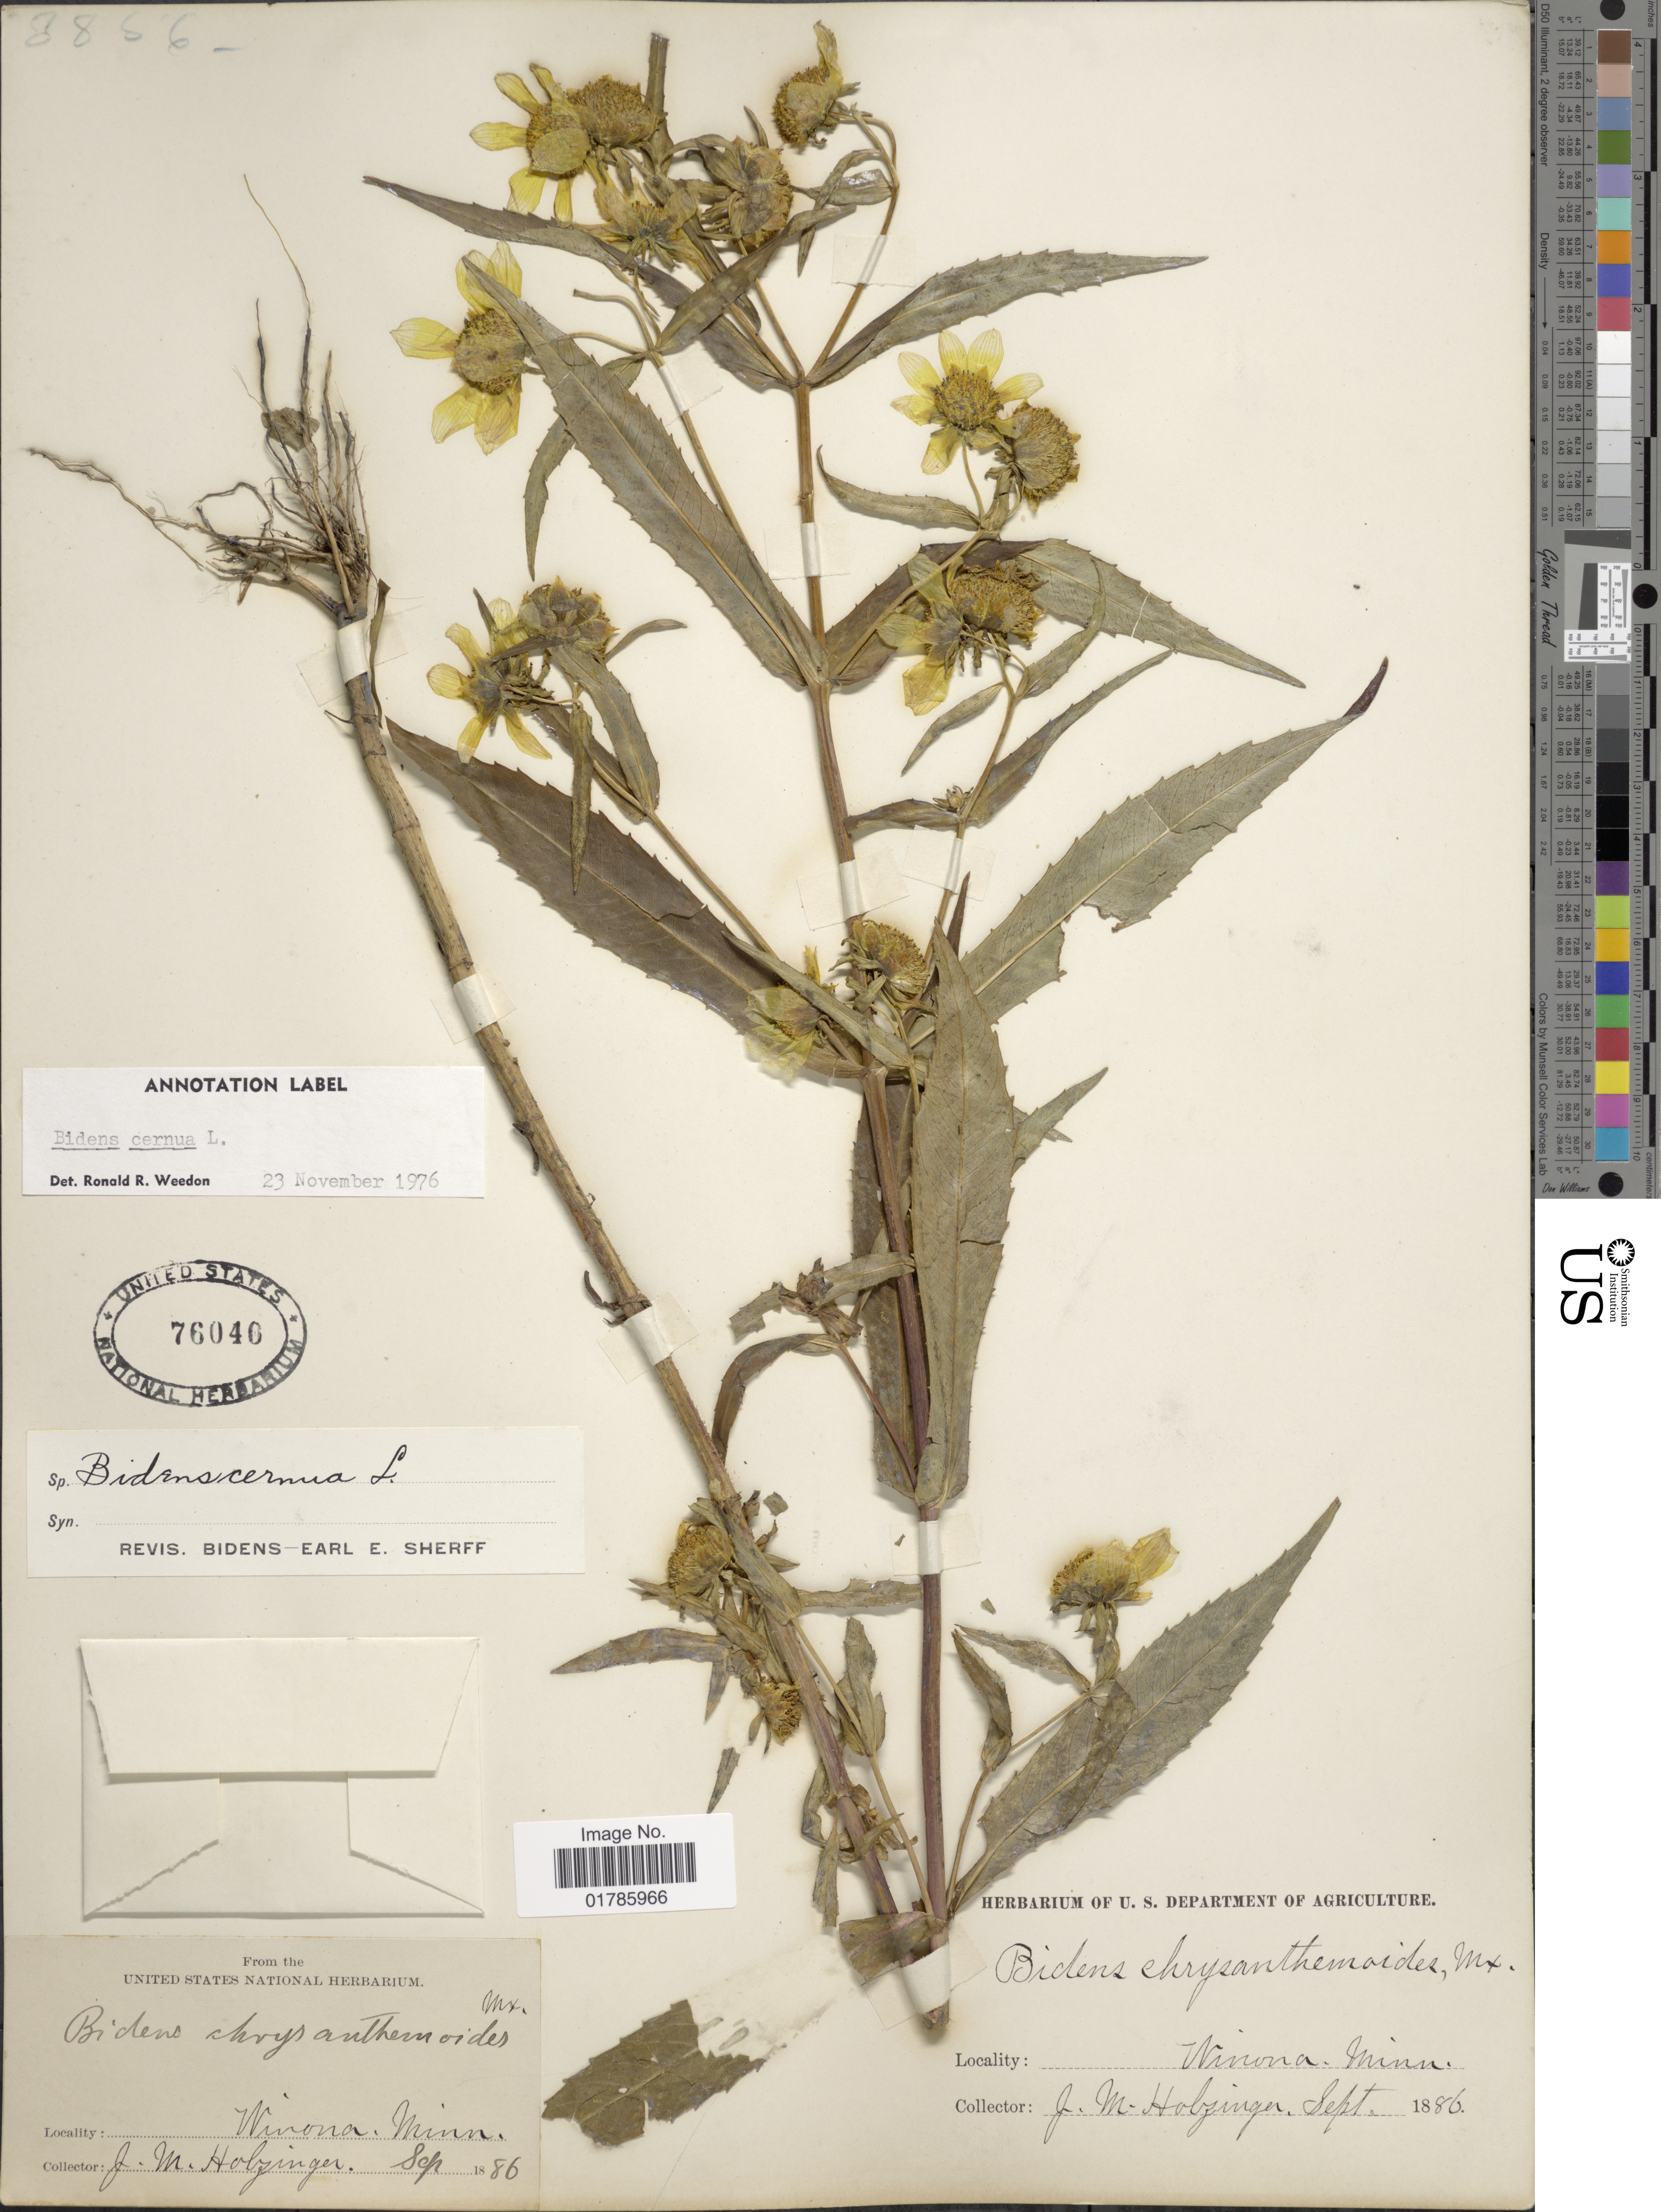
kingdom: Plantae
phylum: Tracheophyta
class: Magnoliopsida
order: Asterales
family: Asteraceae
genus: Bidens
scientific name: Bidens cernua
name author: L.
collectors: J. M. Holzinger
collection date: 1886-09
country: United States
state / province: Minnesota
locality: Winona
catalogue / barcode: US 76040